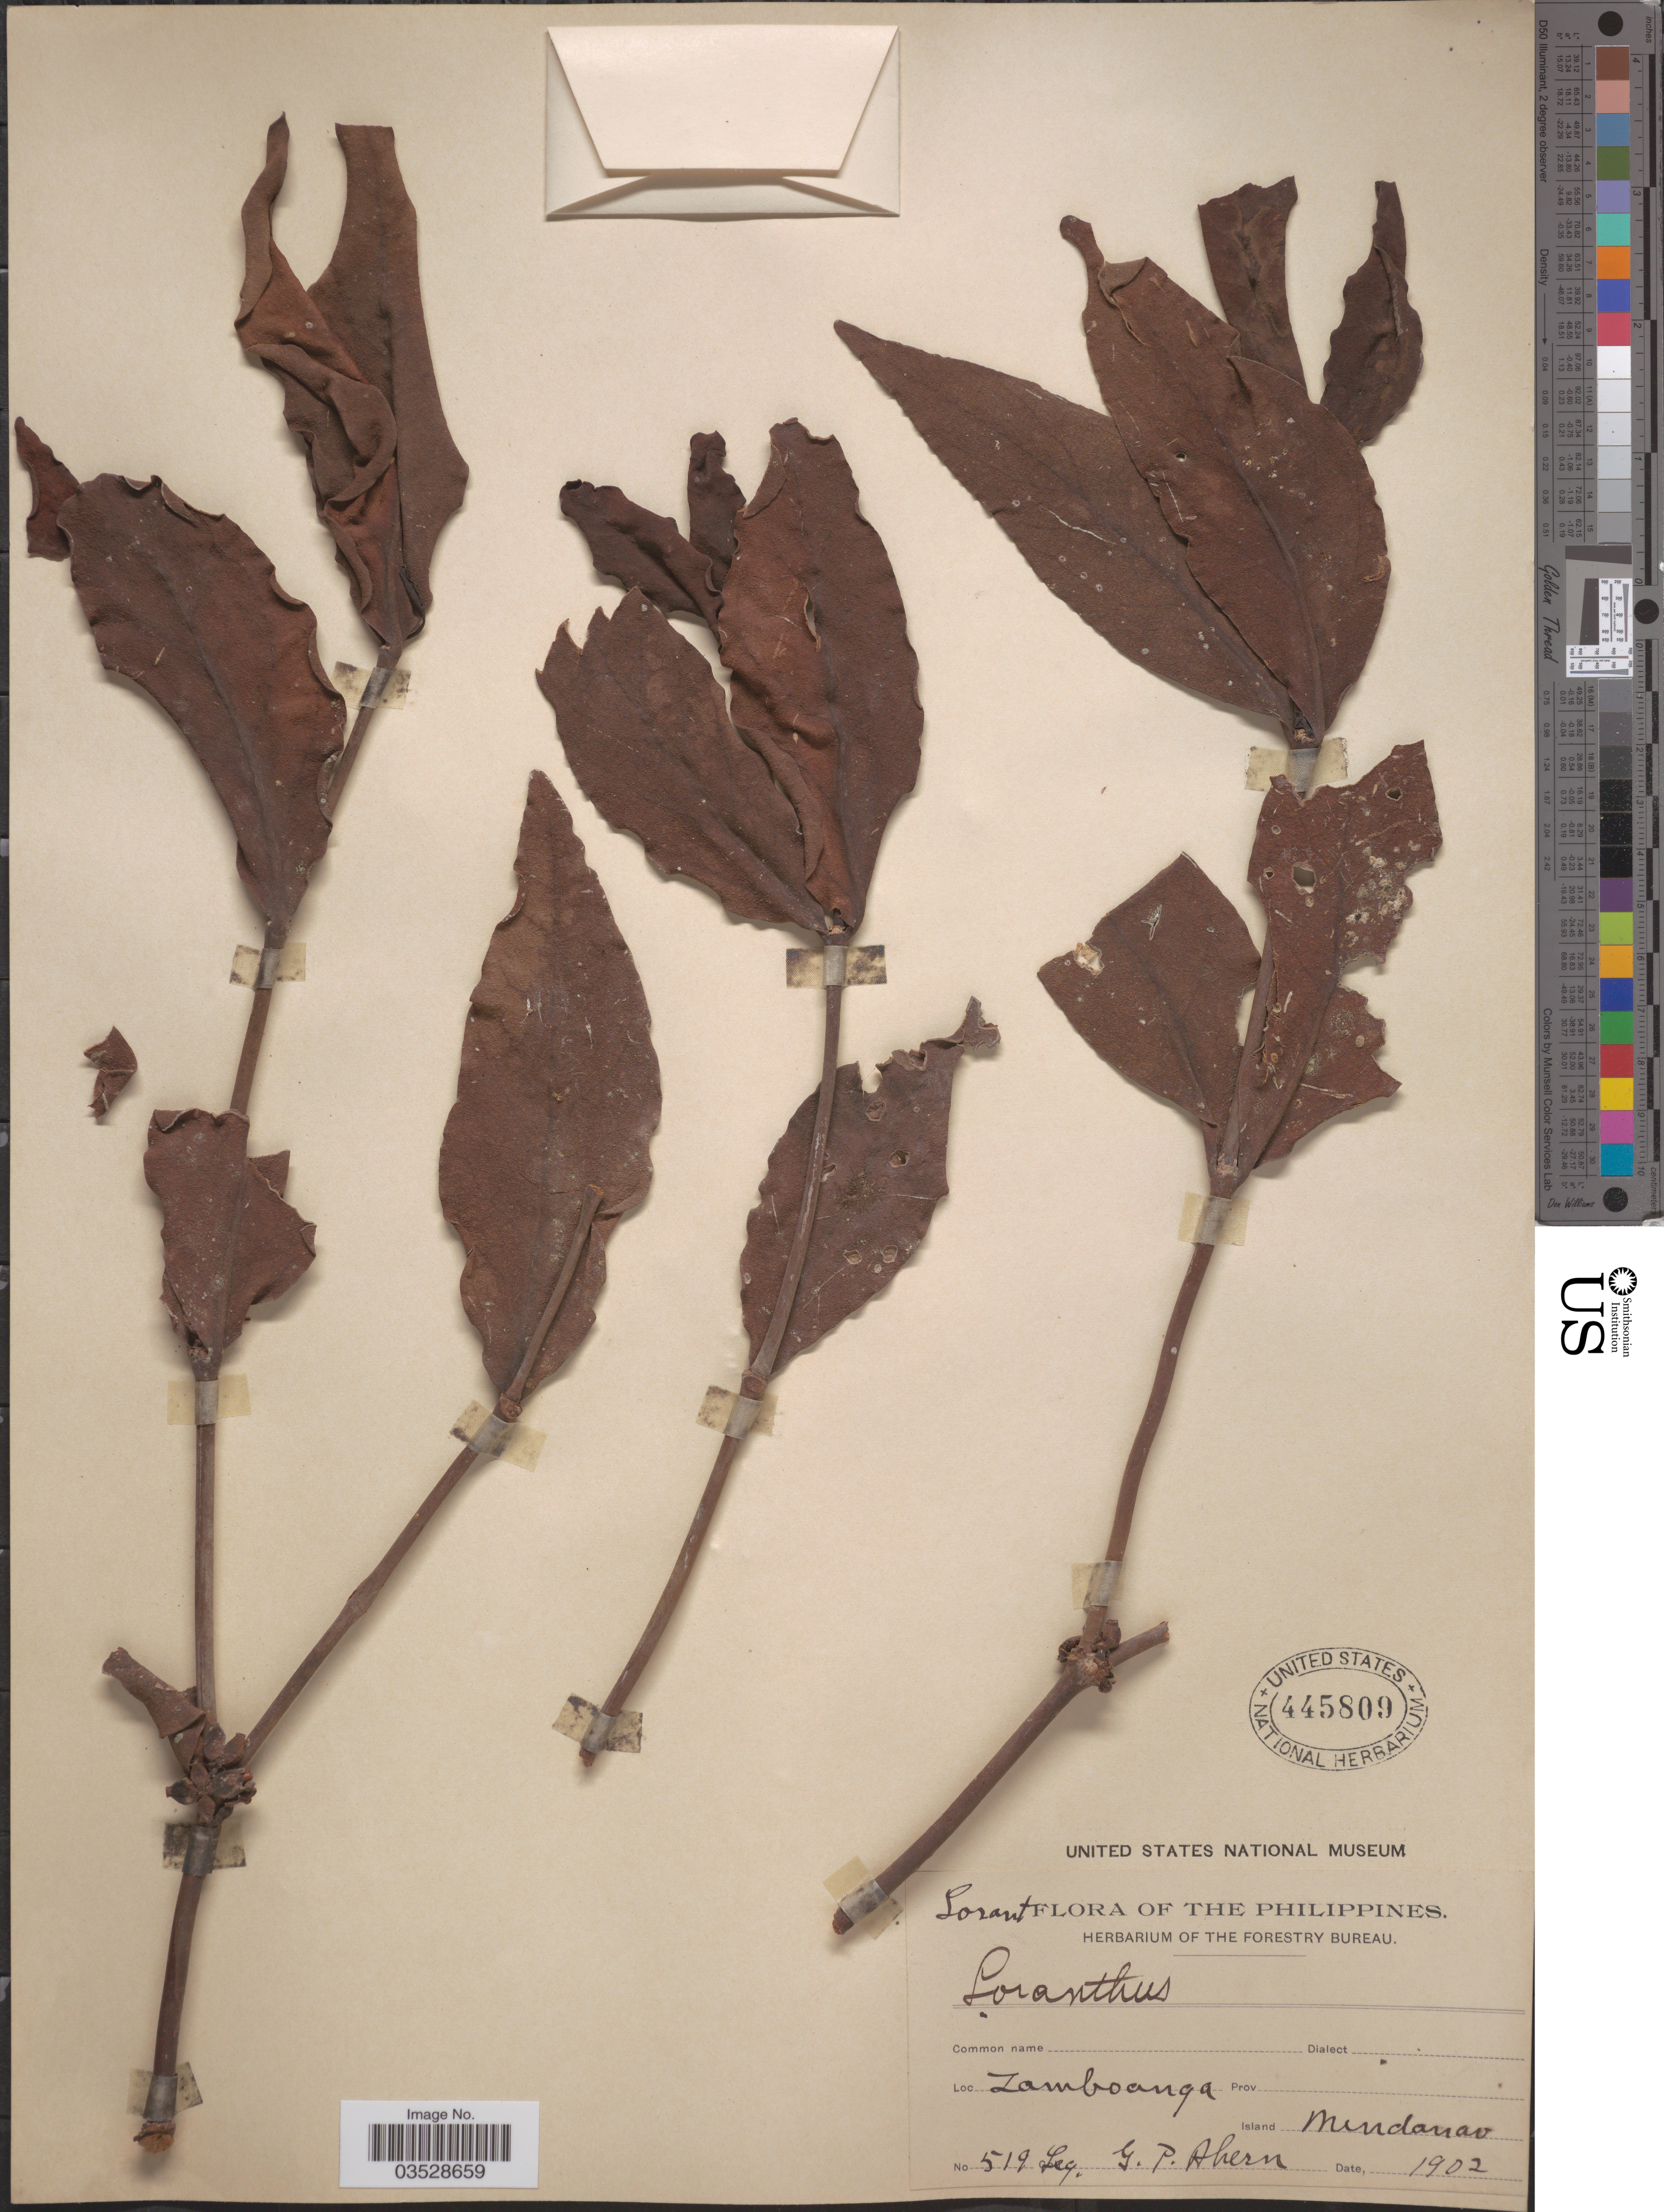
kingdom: Plantae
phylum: Tracheophyta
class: Magnoliopsida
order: Santalales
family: Loranthaceae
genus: Loranthus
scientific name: Loranthus sp.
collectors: G. Ahern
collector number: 519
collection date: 1902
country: Philippines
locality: Zamboanga. Island Mindanao.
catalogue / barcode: US 445809